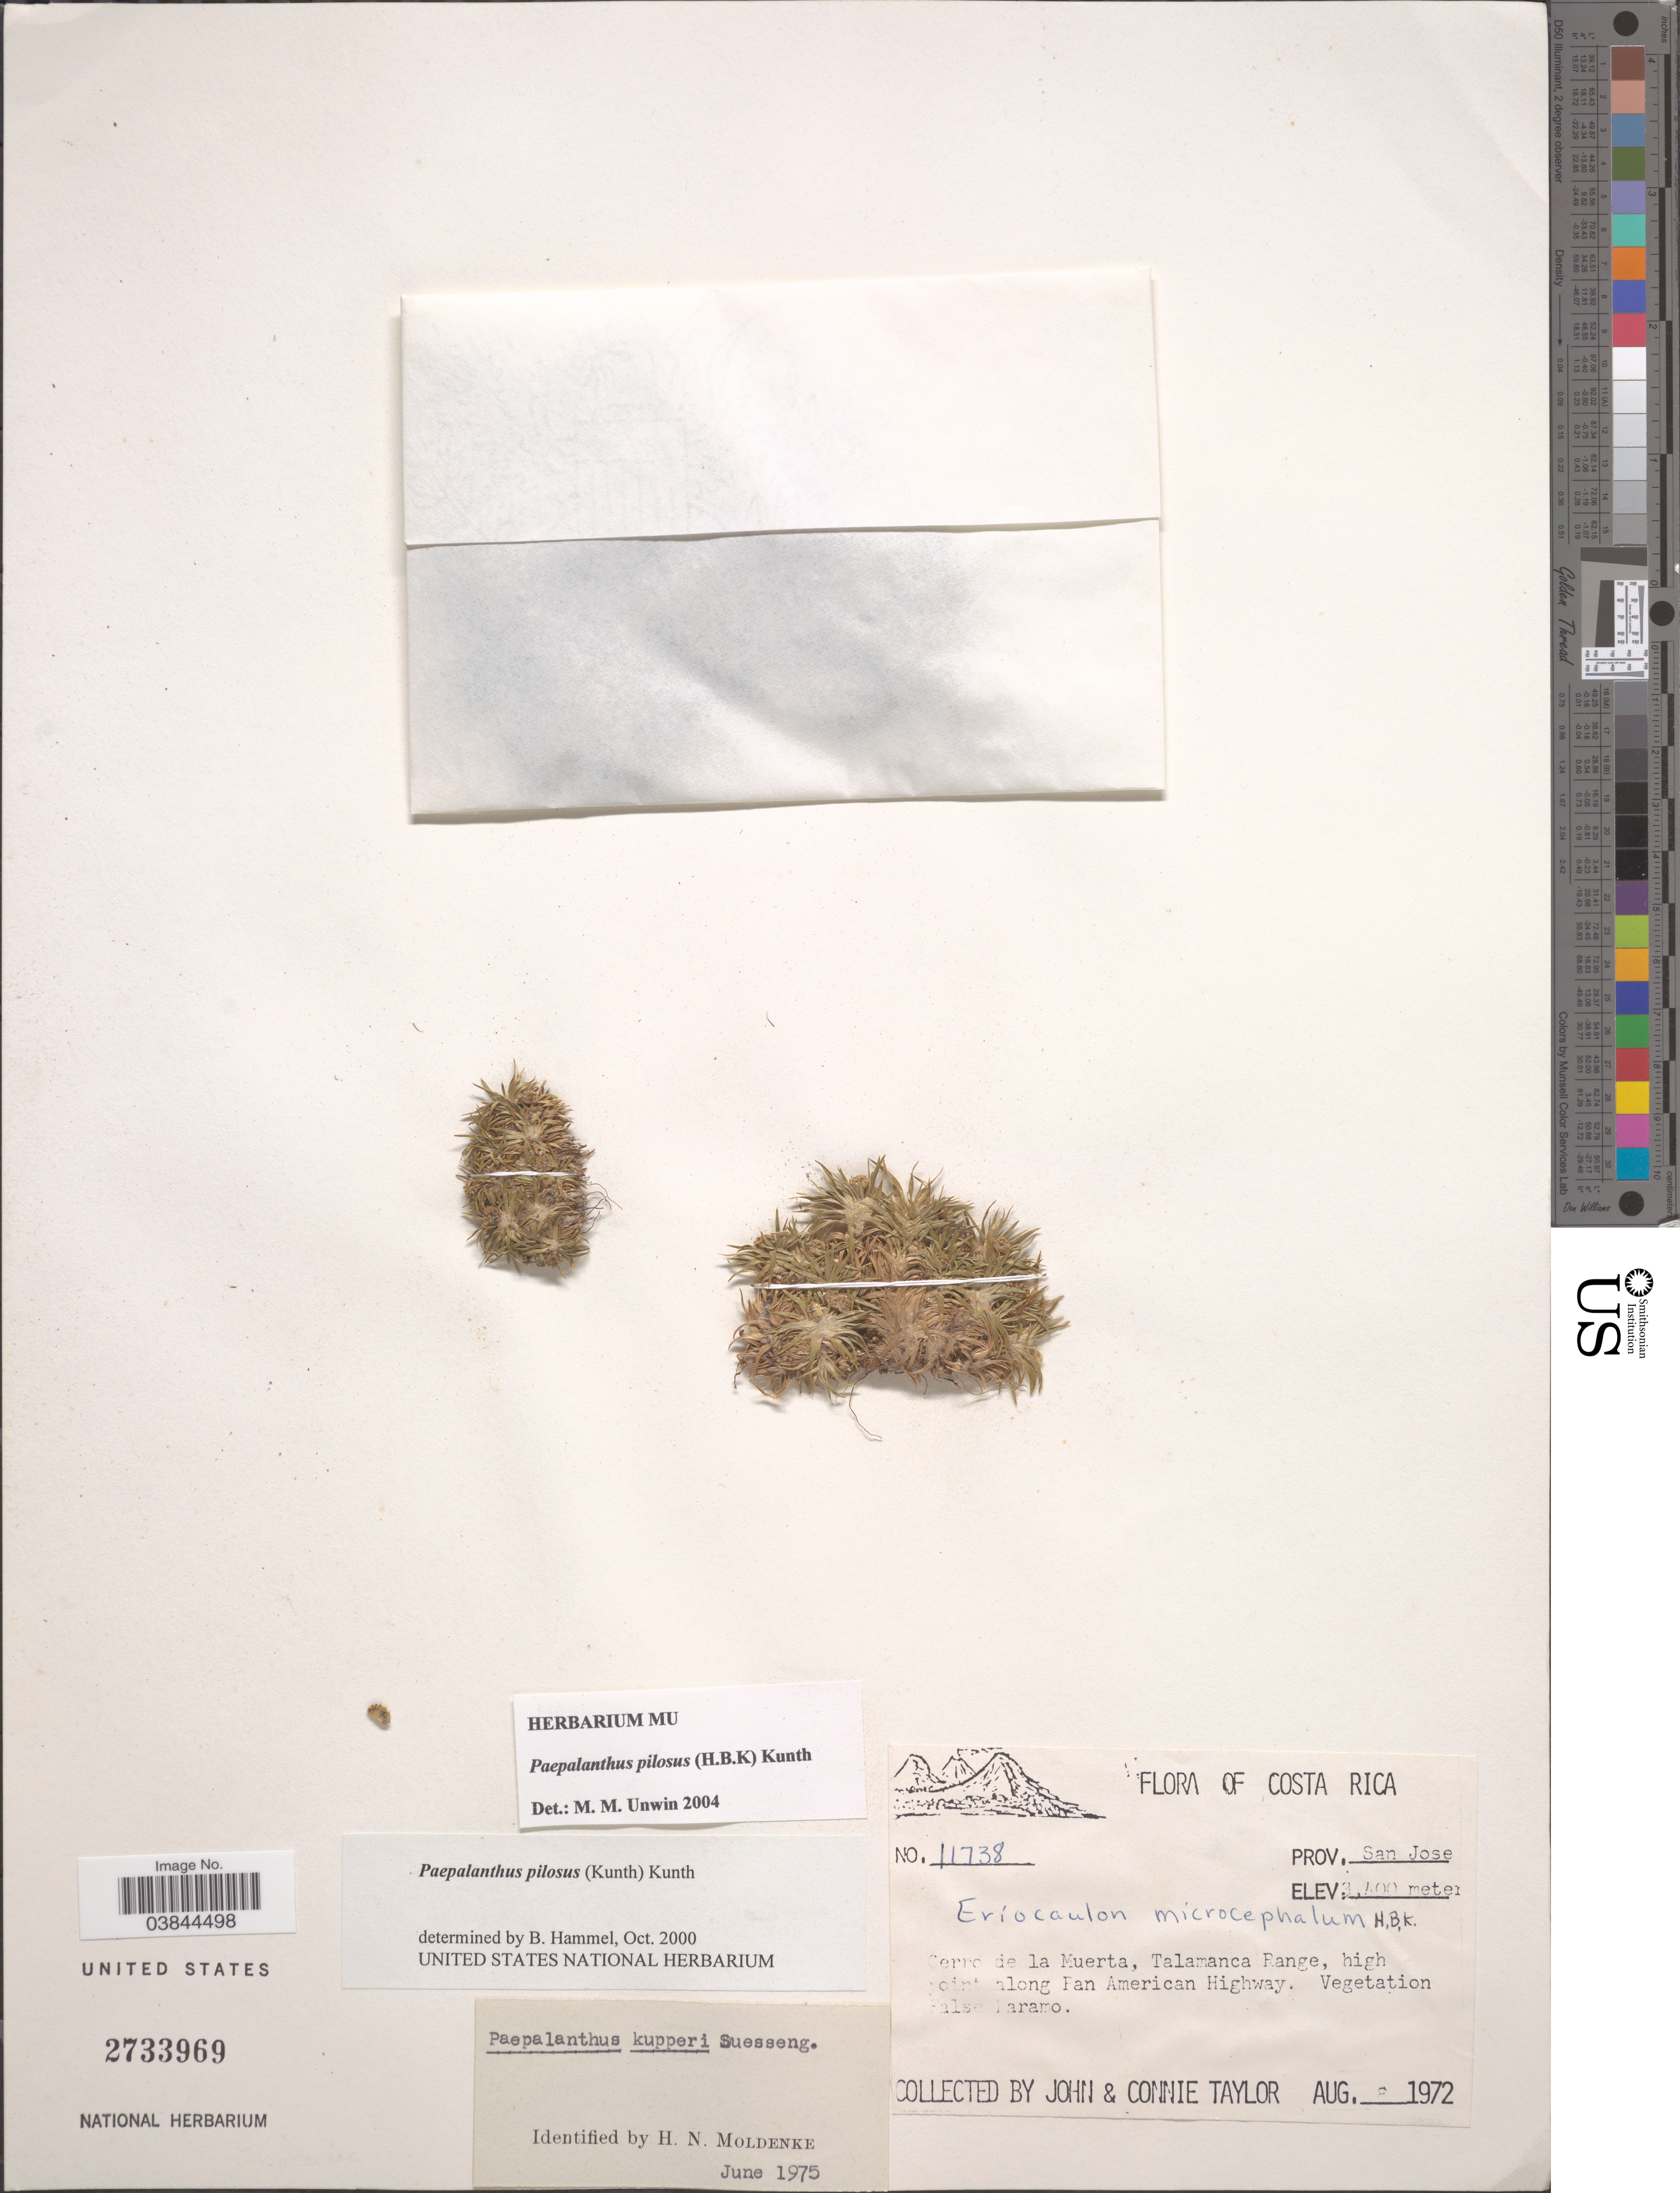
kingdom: Plantae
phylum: Tracheophyta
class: Liliopsida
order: Poales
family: Eriocaulaceae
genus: Paepalanthus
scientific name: Paepalanthus pilosus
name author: (Kunth) Kunth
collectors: J. Taylor & C. Taylor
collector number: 11738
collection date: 1972-08-08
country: Costa Rica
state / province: San José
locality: Cerro de la Muerta, Talamanca Range, high point along Pan American Highway.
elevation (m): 3400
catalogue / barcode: US 2733969